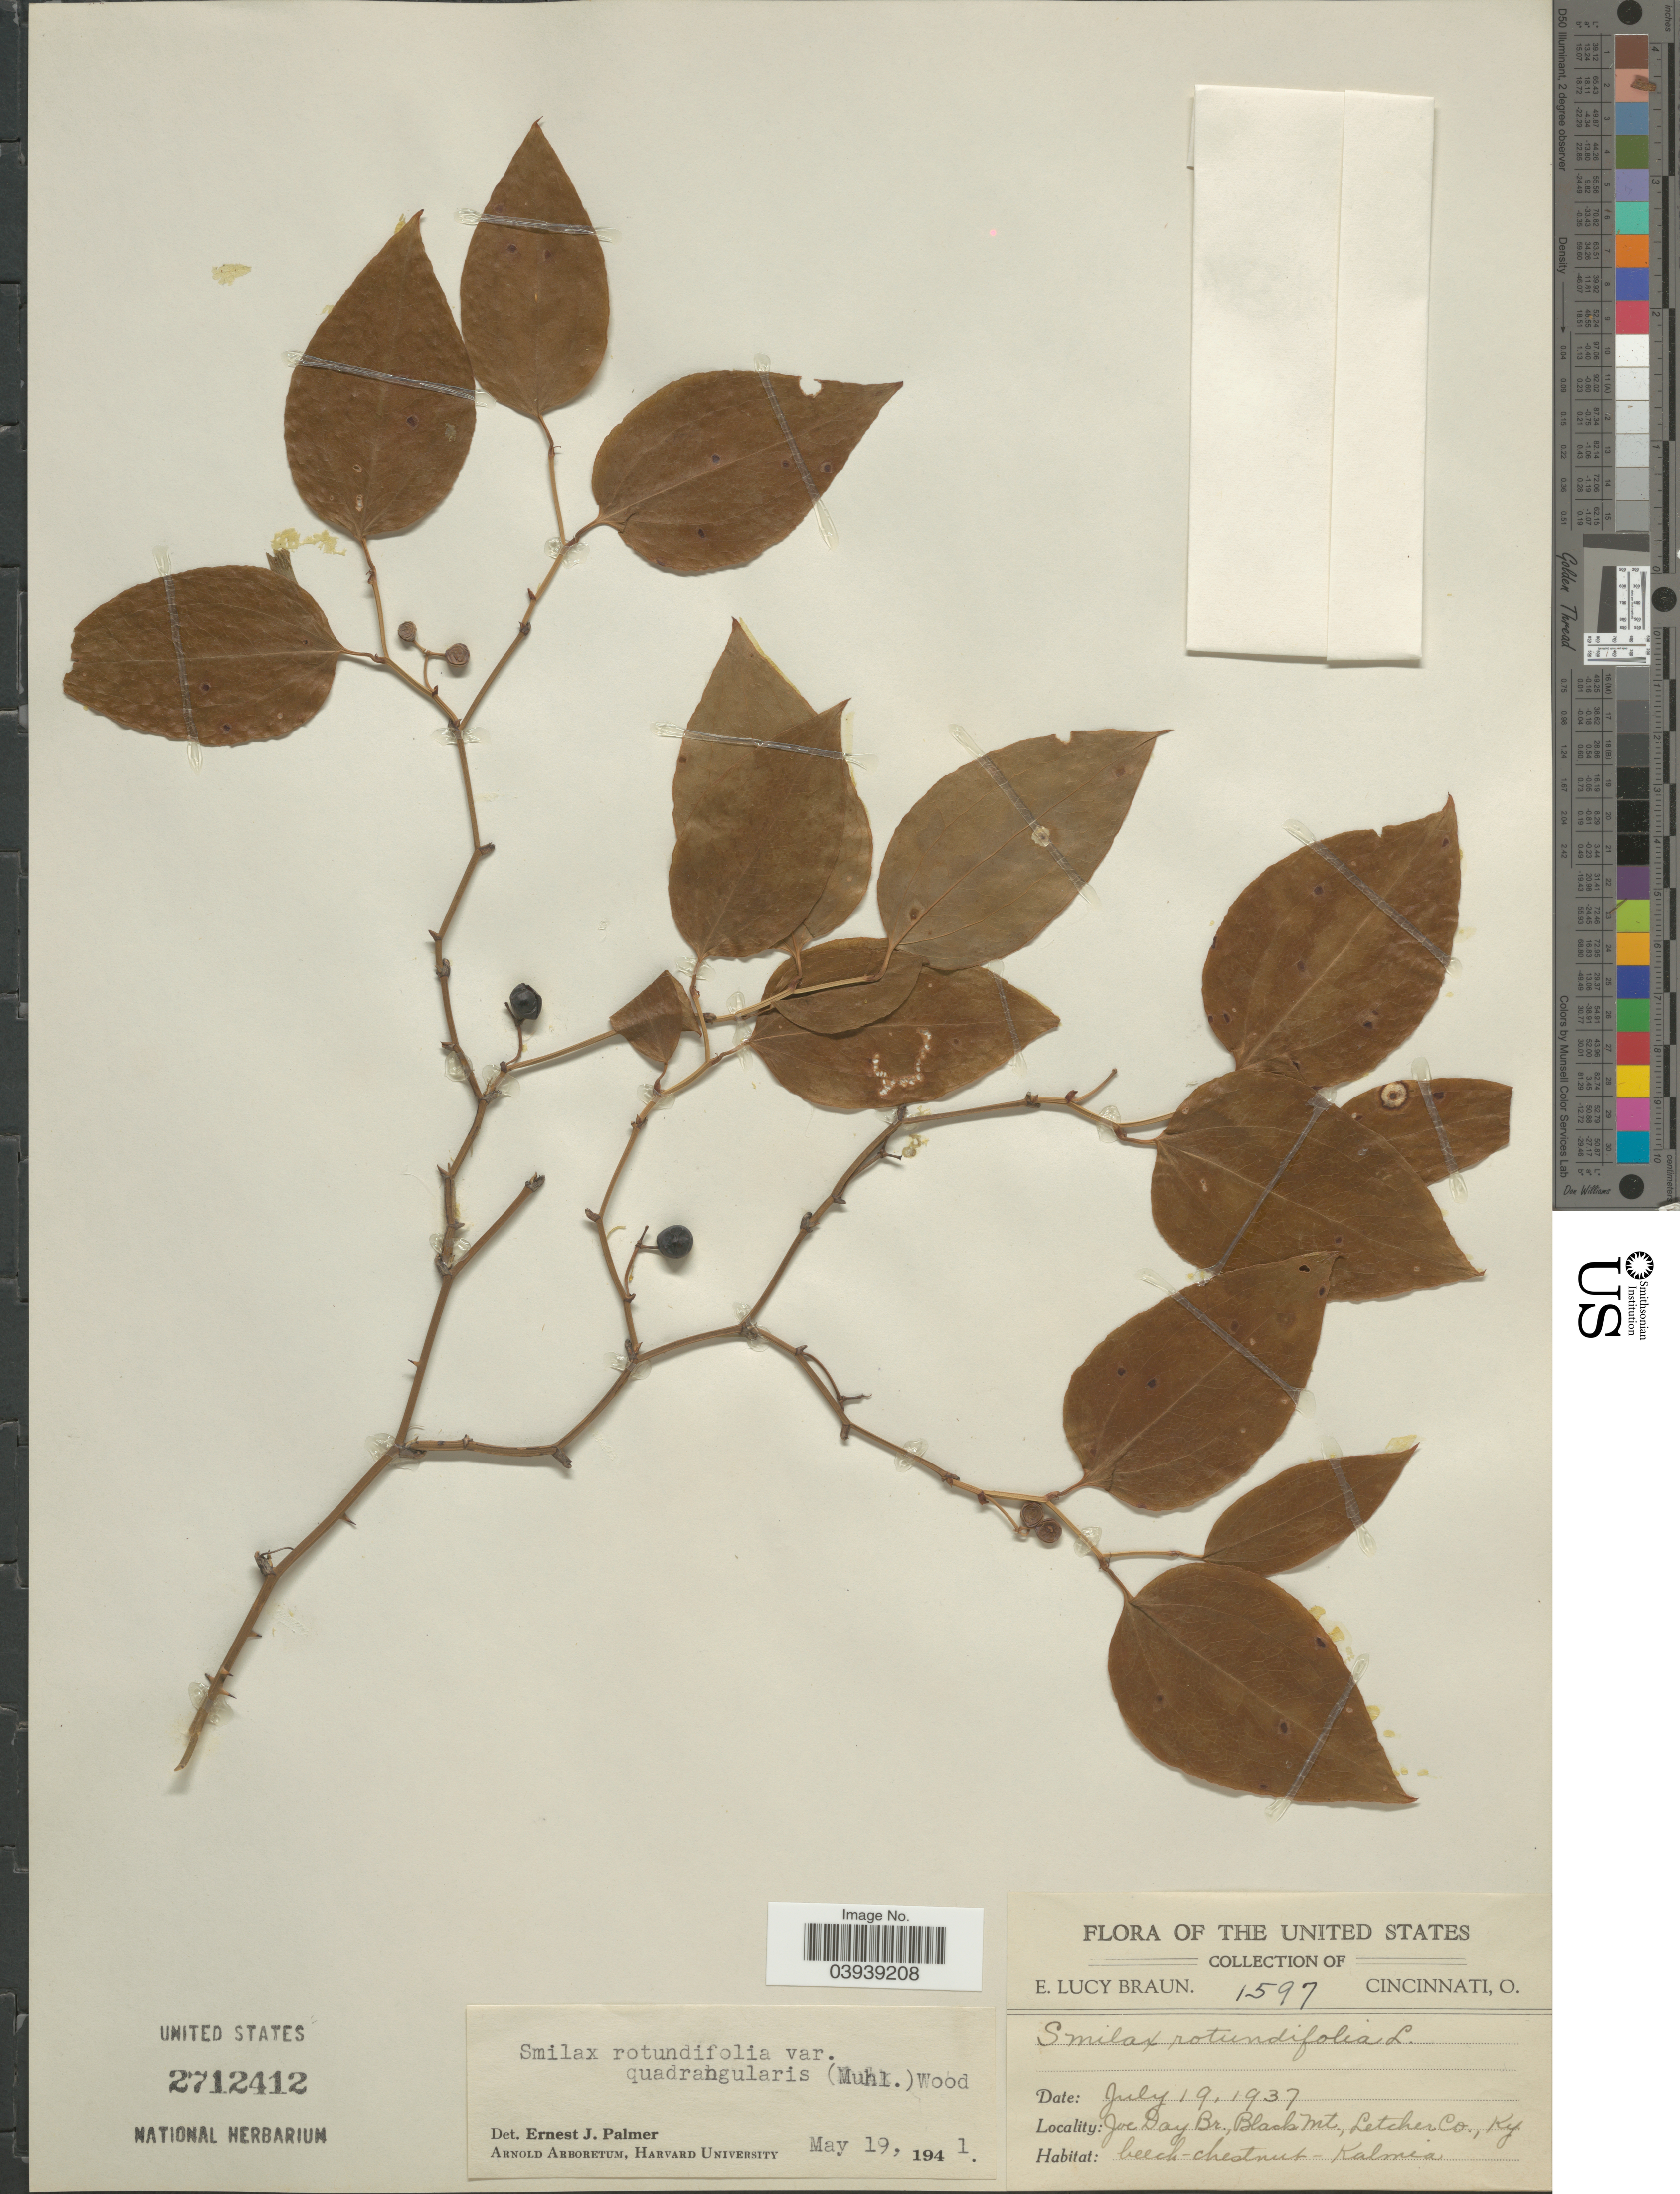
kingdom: Plantae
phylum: Tracheophyta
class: Liliopsida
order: Liliales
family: Smilacaceae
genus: Smilax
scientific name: Smilax rotundifolia var. quadrangularis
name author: (Muhl. ex Willd.) Alph. Wood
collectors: E. L. Braun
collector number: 1597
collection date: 1937-07-19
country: United States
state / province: Kentucky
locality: Joe Day Br., Black Mt., Letcher Co.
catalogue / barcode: US 2712412